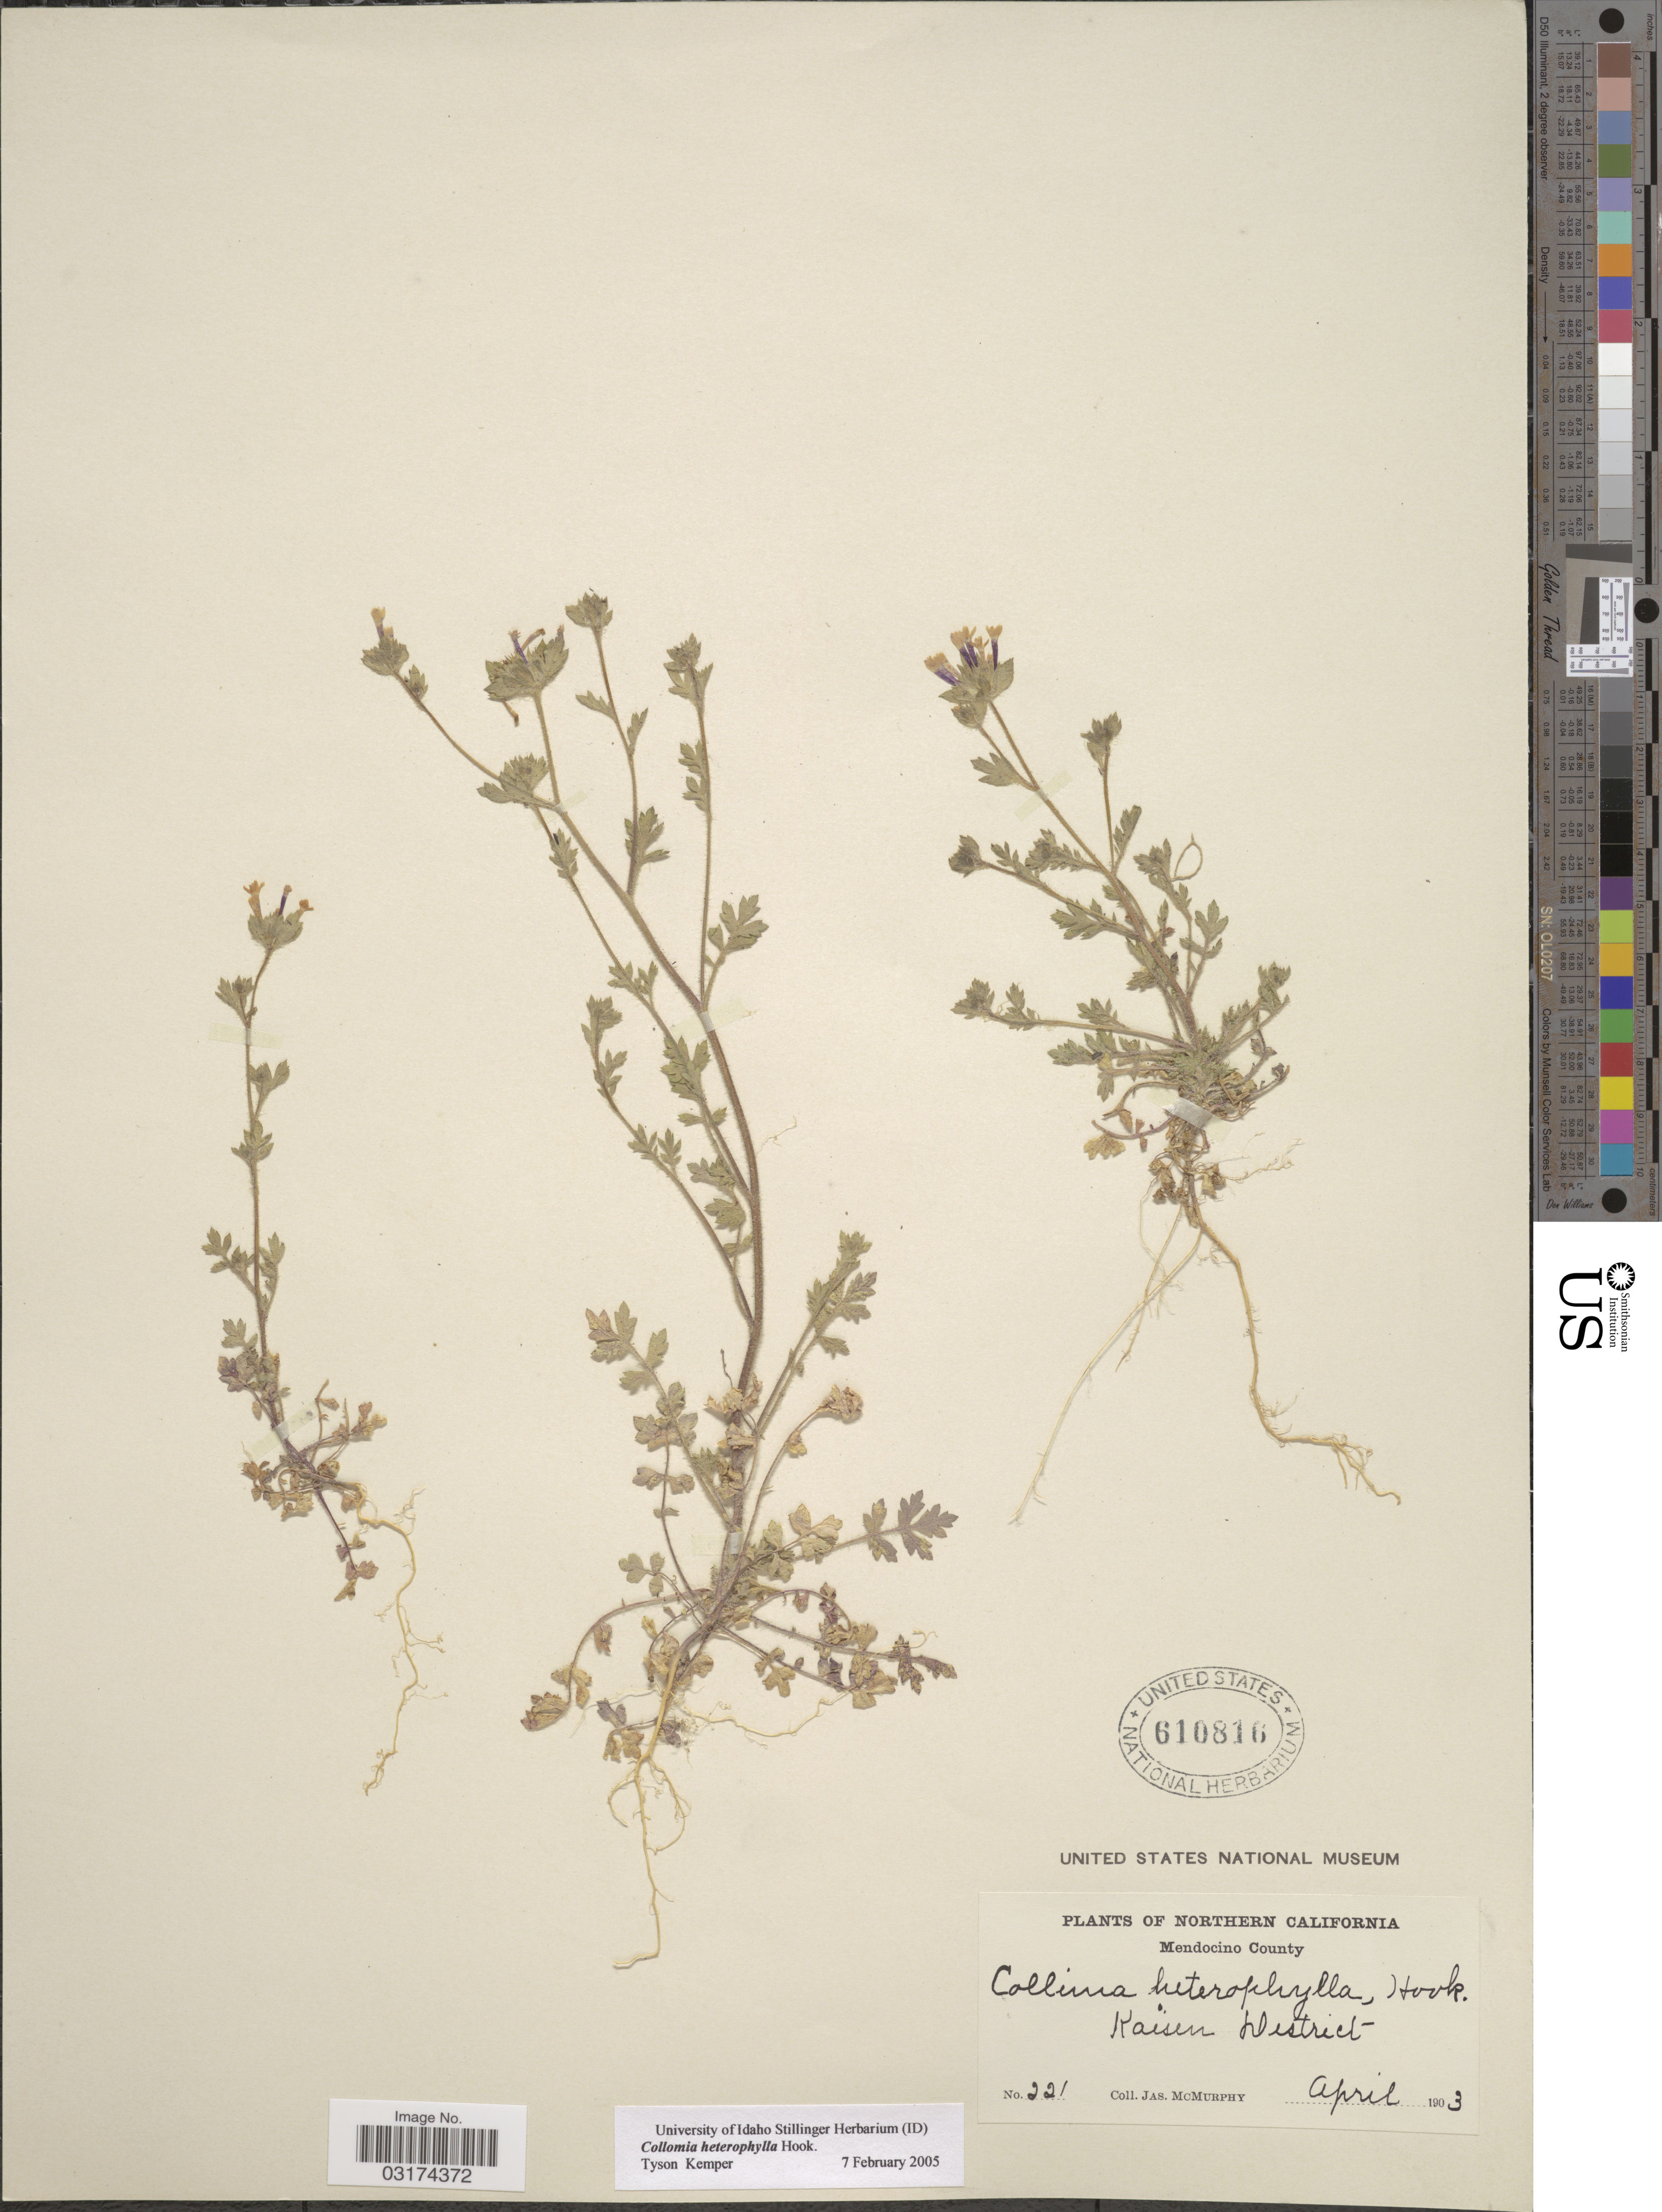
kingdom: Plantae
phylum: Tracheophyta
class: Magnoliopsida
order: Ericales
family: Polemoniaceae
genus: Collomia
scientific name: Collomia heterophylla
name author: Hook.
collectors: J. McMurphy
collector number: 221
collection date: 1903-04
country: United States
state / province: California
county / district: Mendocino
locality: Northern California. Mendocino County. Kaisen District.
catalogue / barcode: US 610816